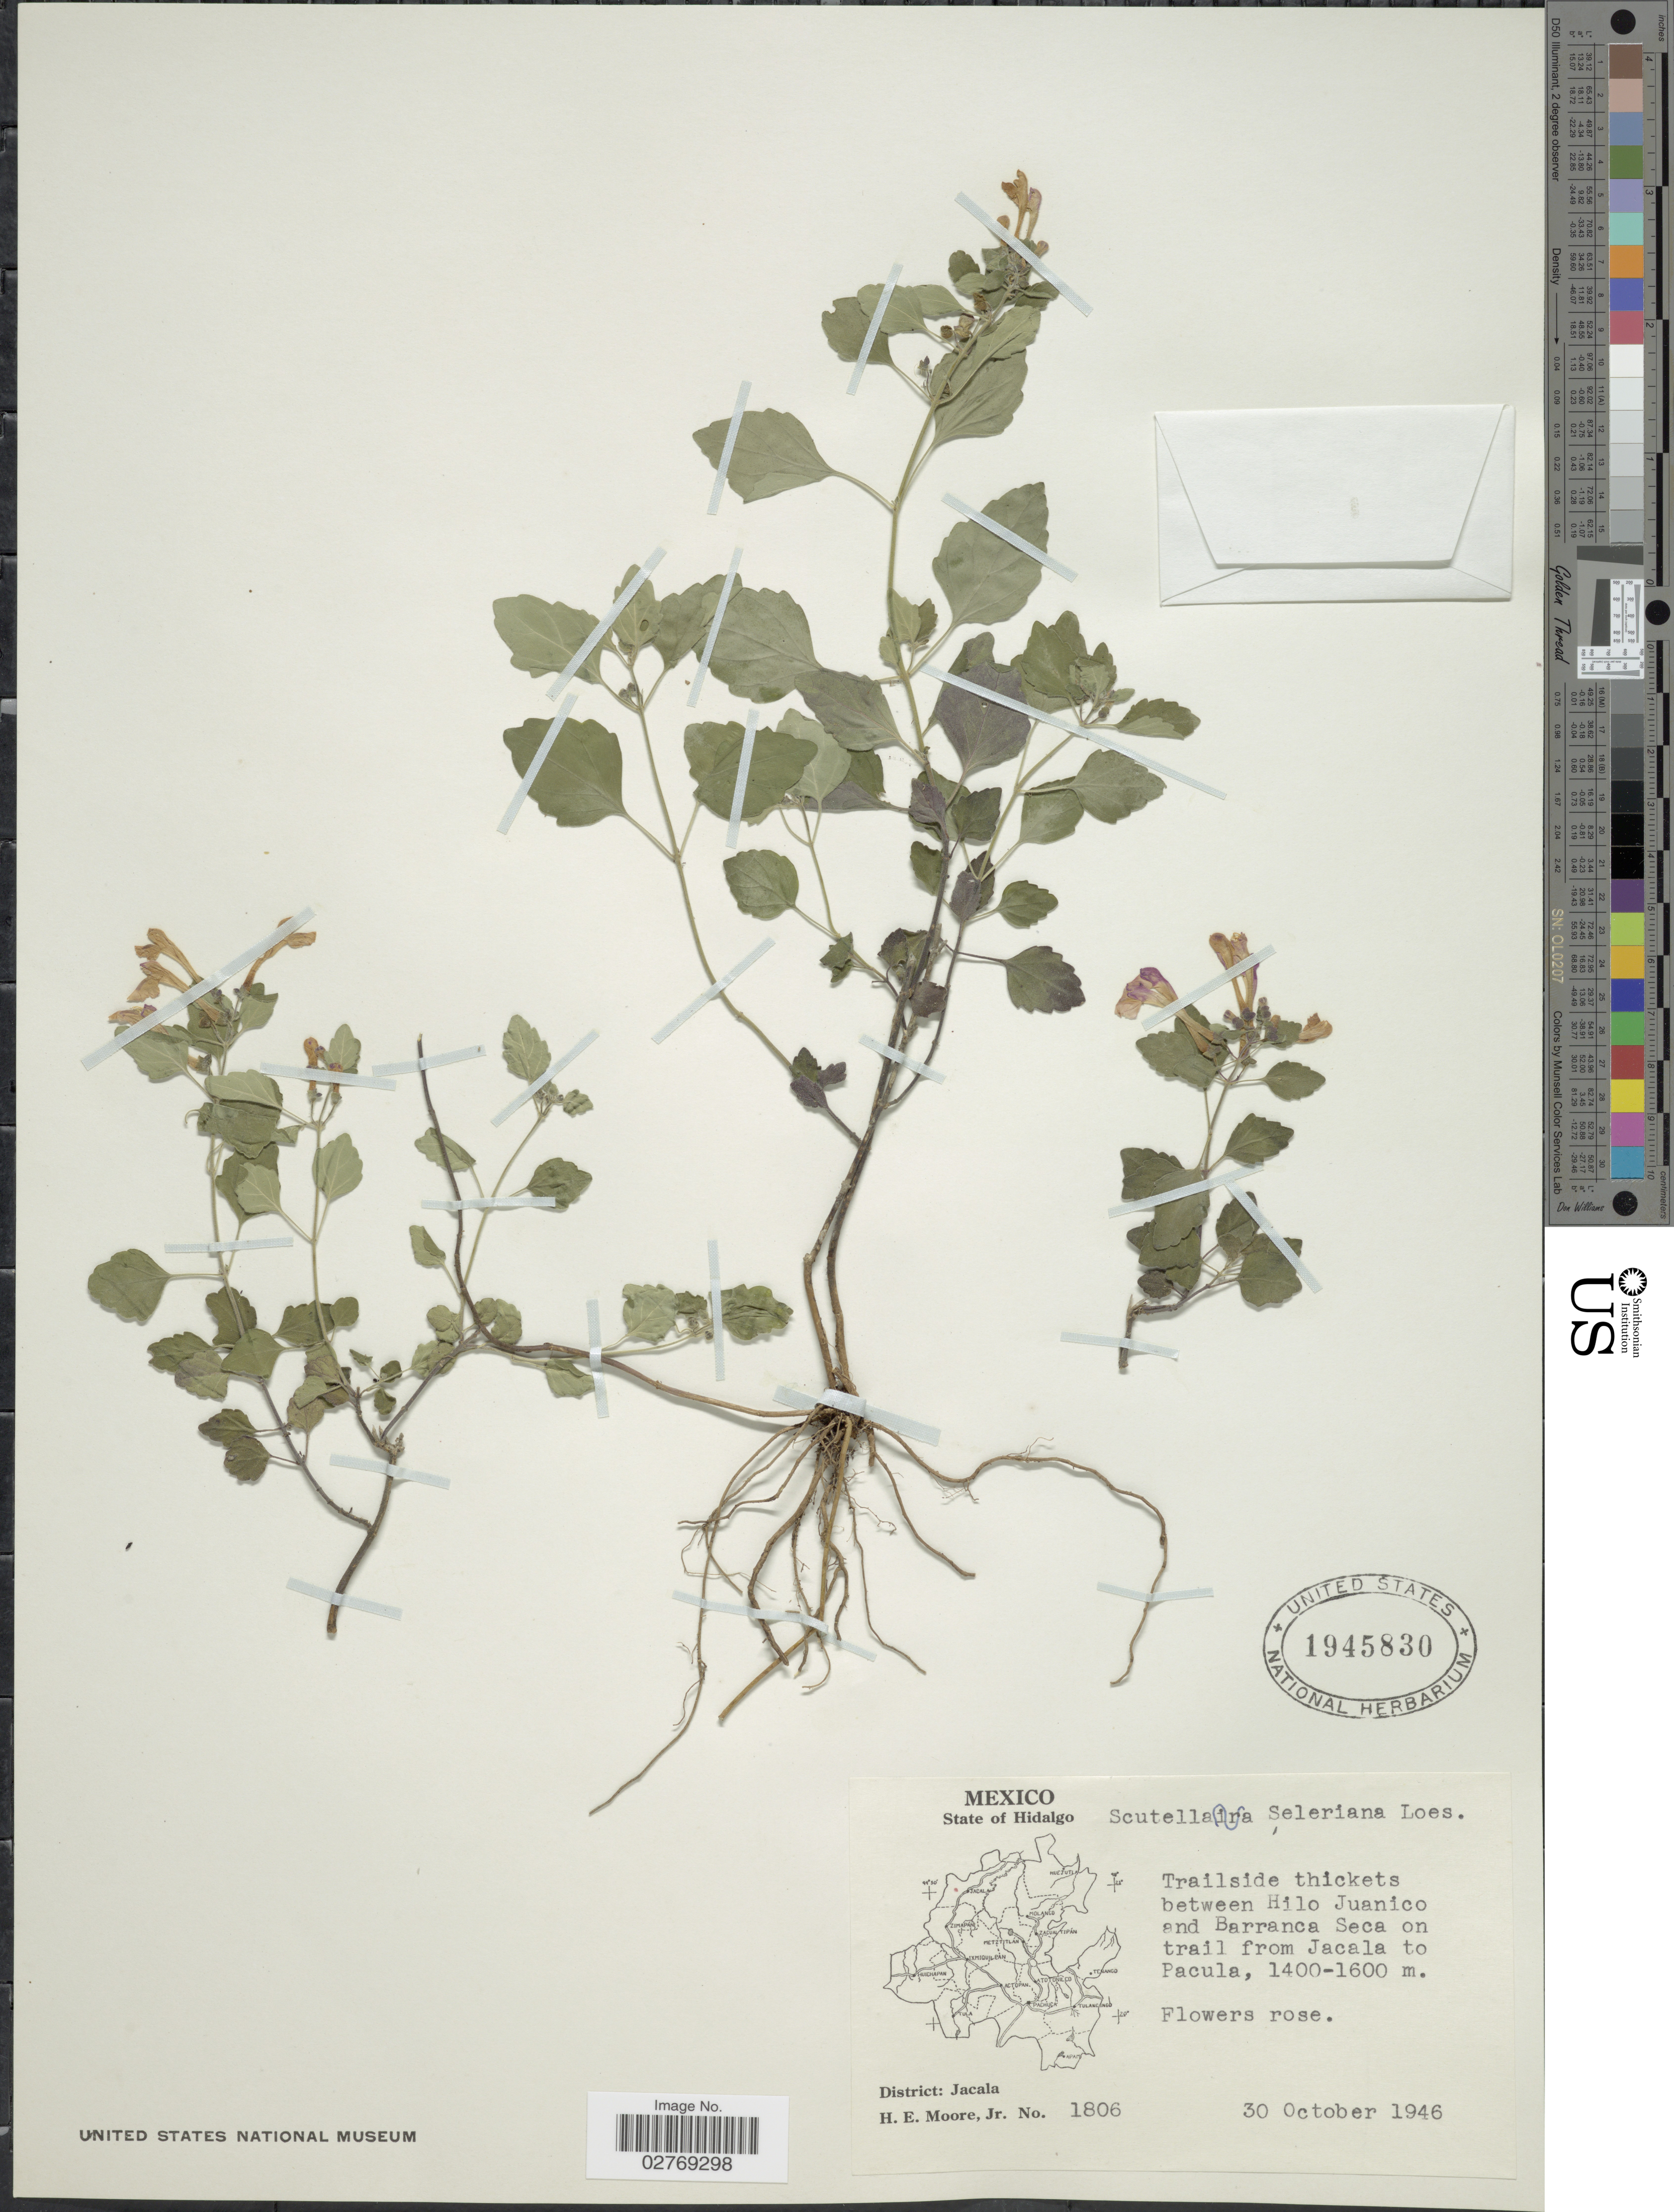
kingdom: Plantae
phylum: Tracheophyta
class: Magnoliopsida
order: Lamiales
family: Lamiaceae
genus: Scutellaria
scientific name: Scutellaria seleriana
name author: Loes.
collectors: H. Moore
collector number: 1806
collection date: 1946-10-30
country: Mexico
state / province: Hidalgo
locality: Trailside thickets between Hilo Juanico and Barranca Seca on trail from Jacala to Pacula. District: Jacala.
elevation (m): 1400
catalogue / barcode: US 1945830